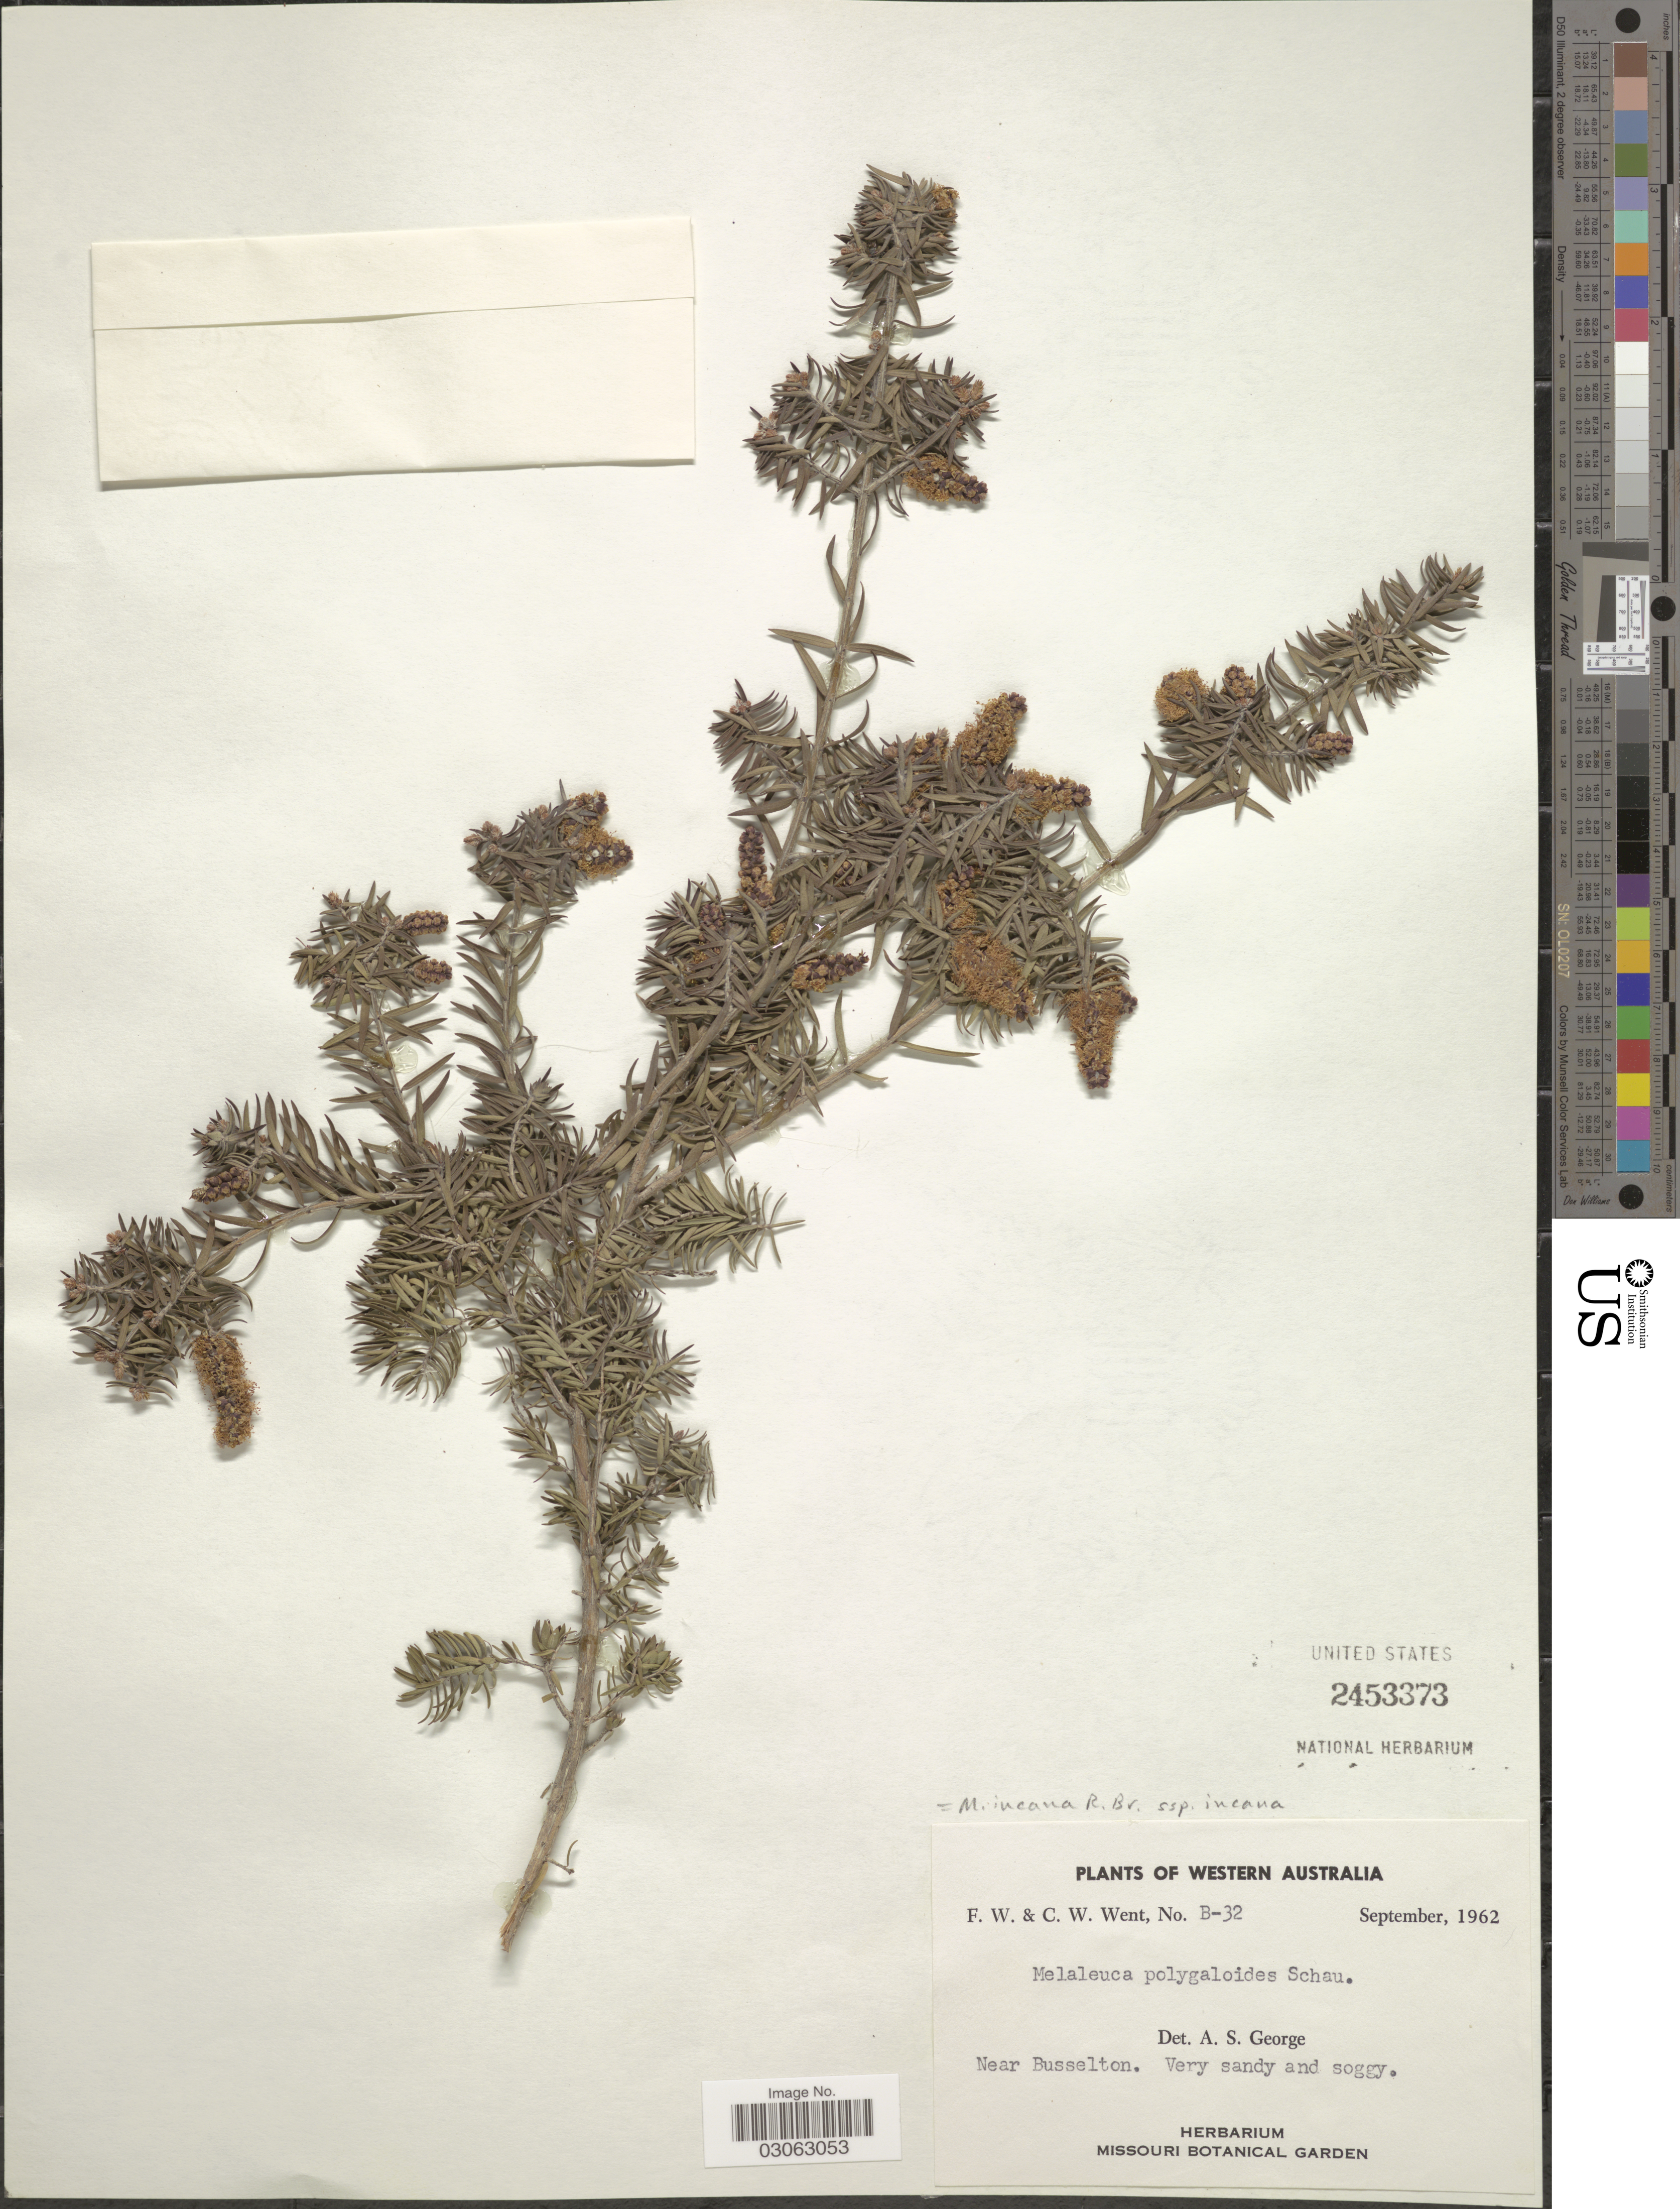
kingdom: Plantae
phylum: Tracheophyta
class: Magnoliopsida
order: Myrtales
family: Myrtaceae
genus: Melaleuca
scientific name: Melaleuca incana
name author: R. Br.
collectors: F. W. Went & C. W. Went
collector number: B-32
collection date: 1962-09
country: Australia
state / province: Western Australia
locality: Near Busselton.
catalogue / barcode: US 2453373